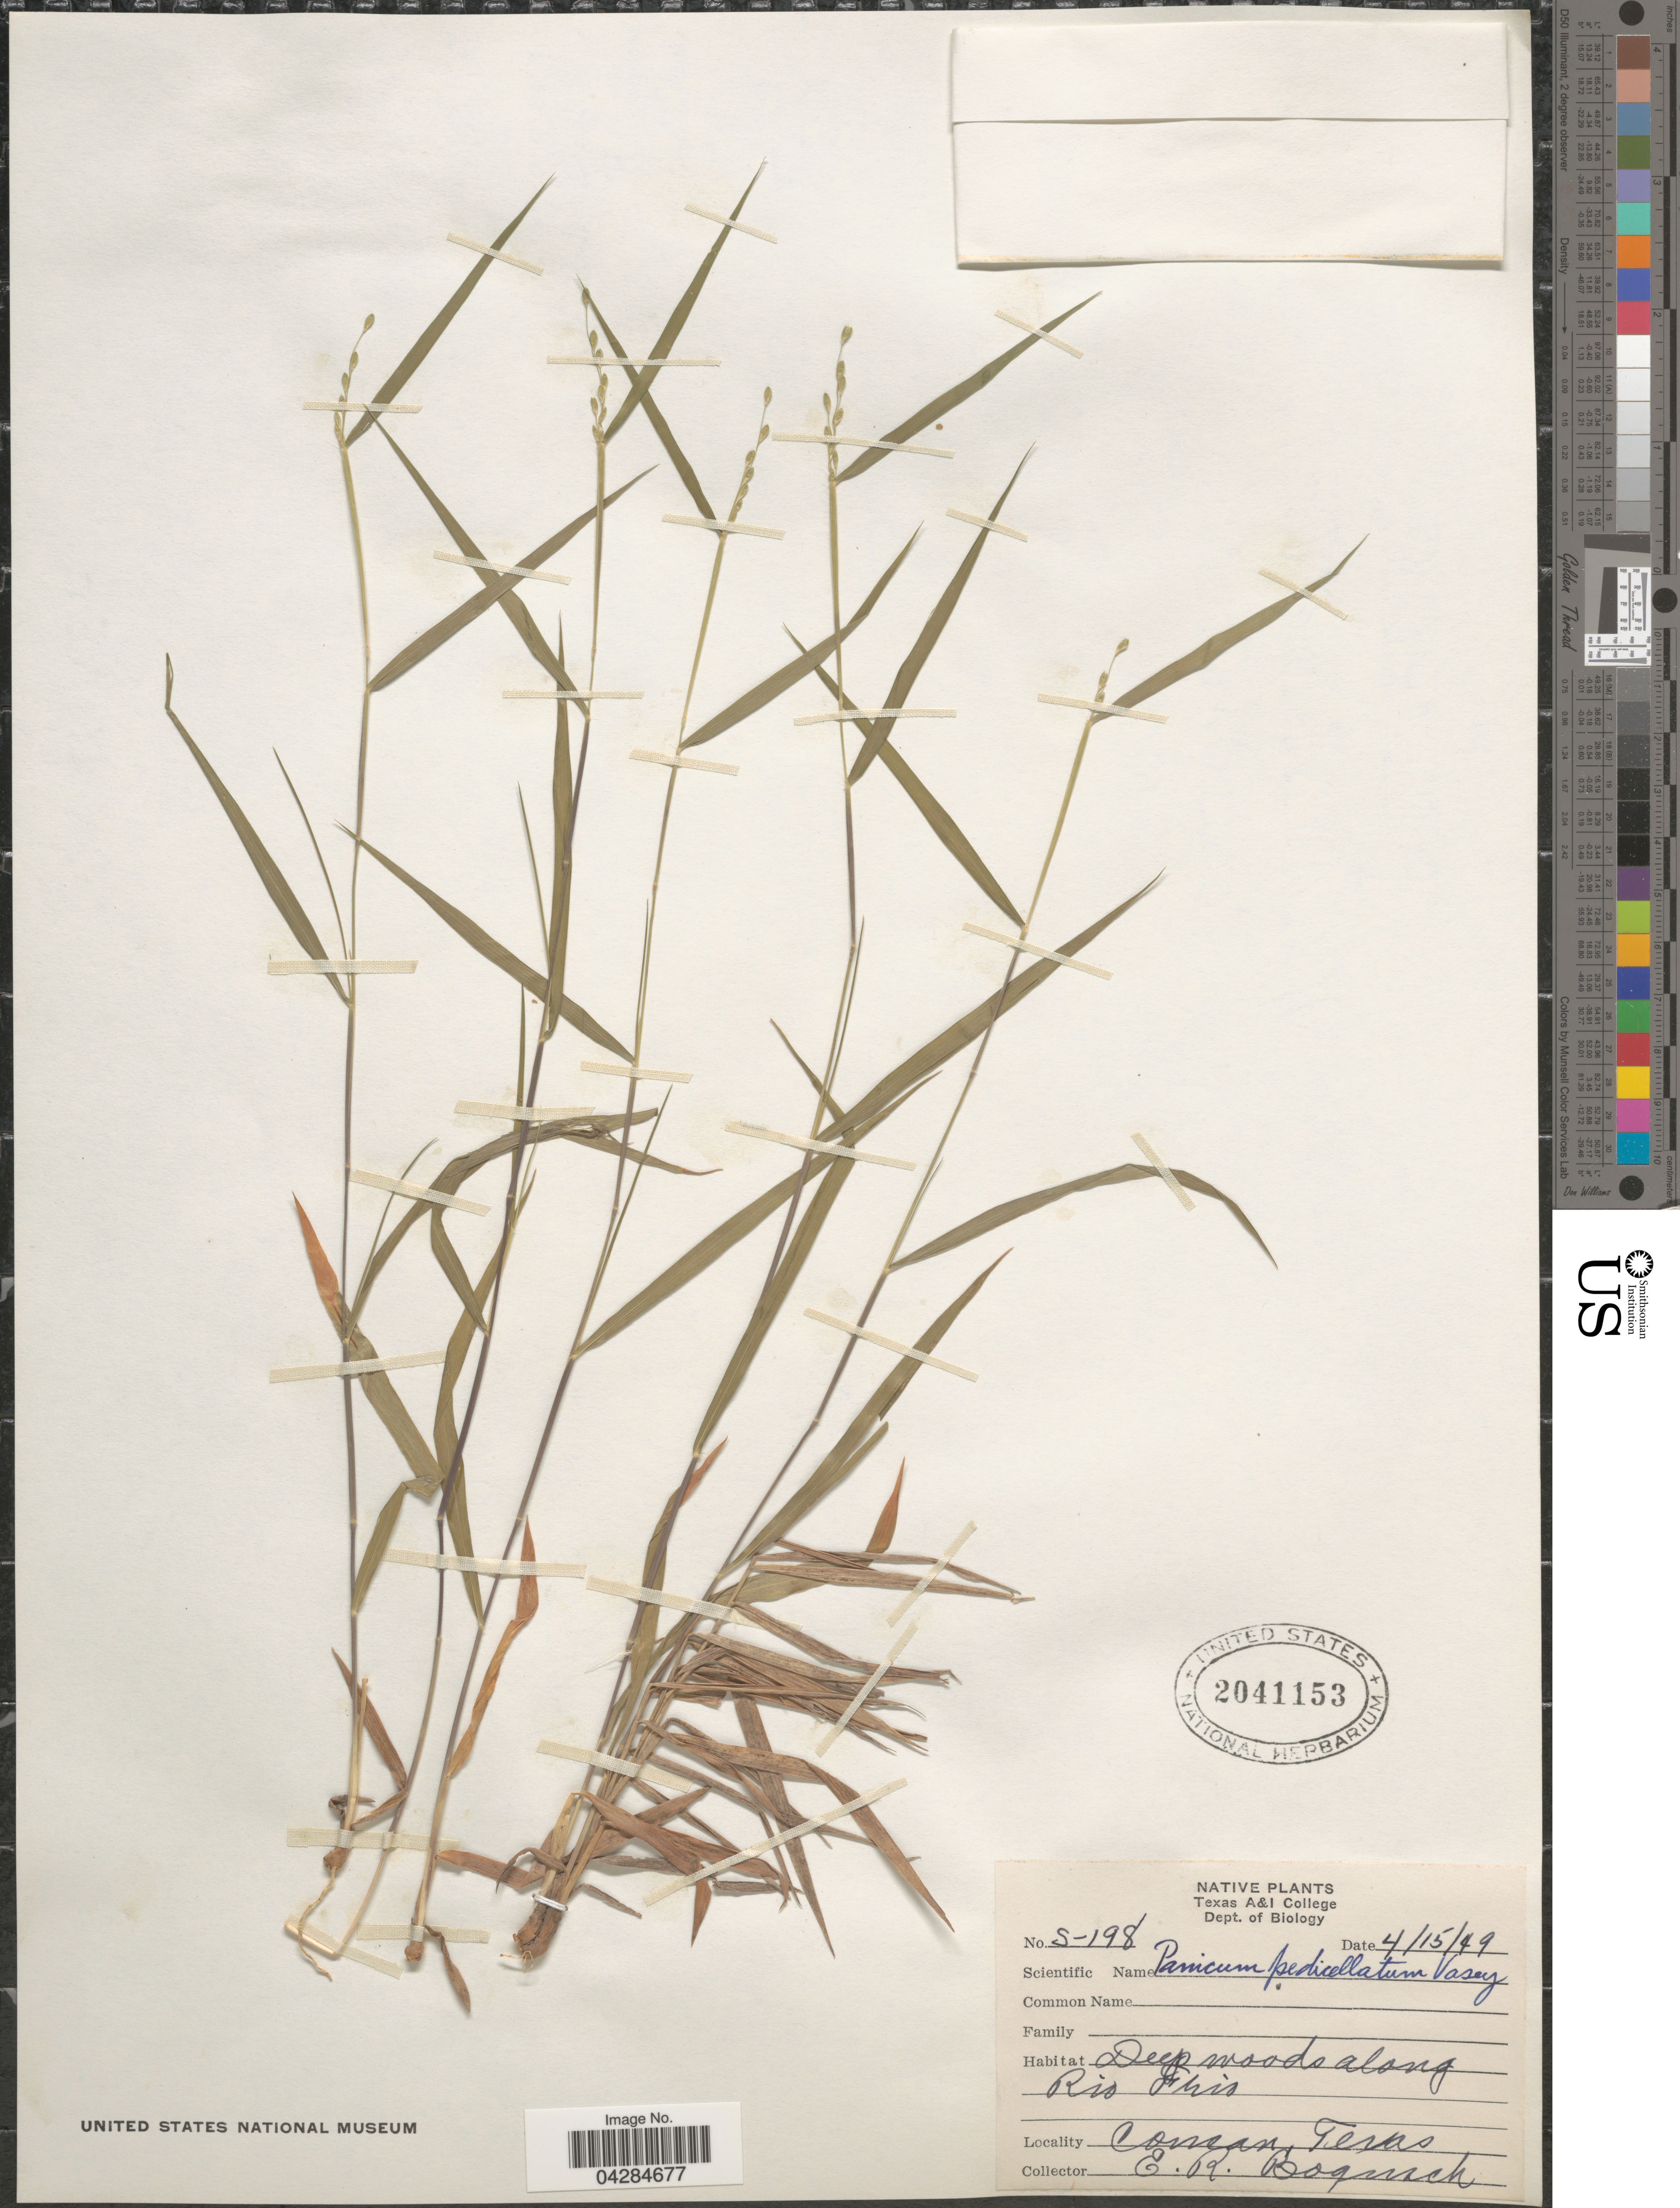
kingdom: Plantae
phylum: Tracheophyta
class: Liliopsida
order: Poales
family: Poaceae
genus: Dichanthelium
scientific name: Dichanthelium pedicellatum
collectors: E. Bogusch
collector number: S-198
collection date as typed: Transcribed d/m/y: 15/4/49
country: United States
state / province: Texas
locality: Deep woods along Rio Frio. Concan.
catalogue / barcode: US 2041153